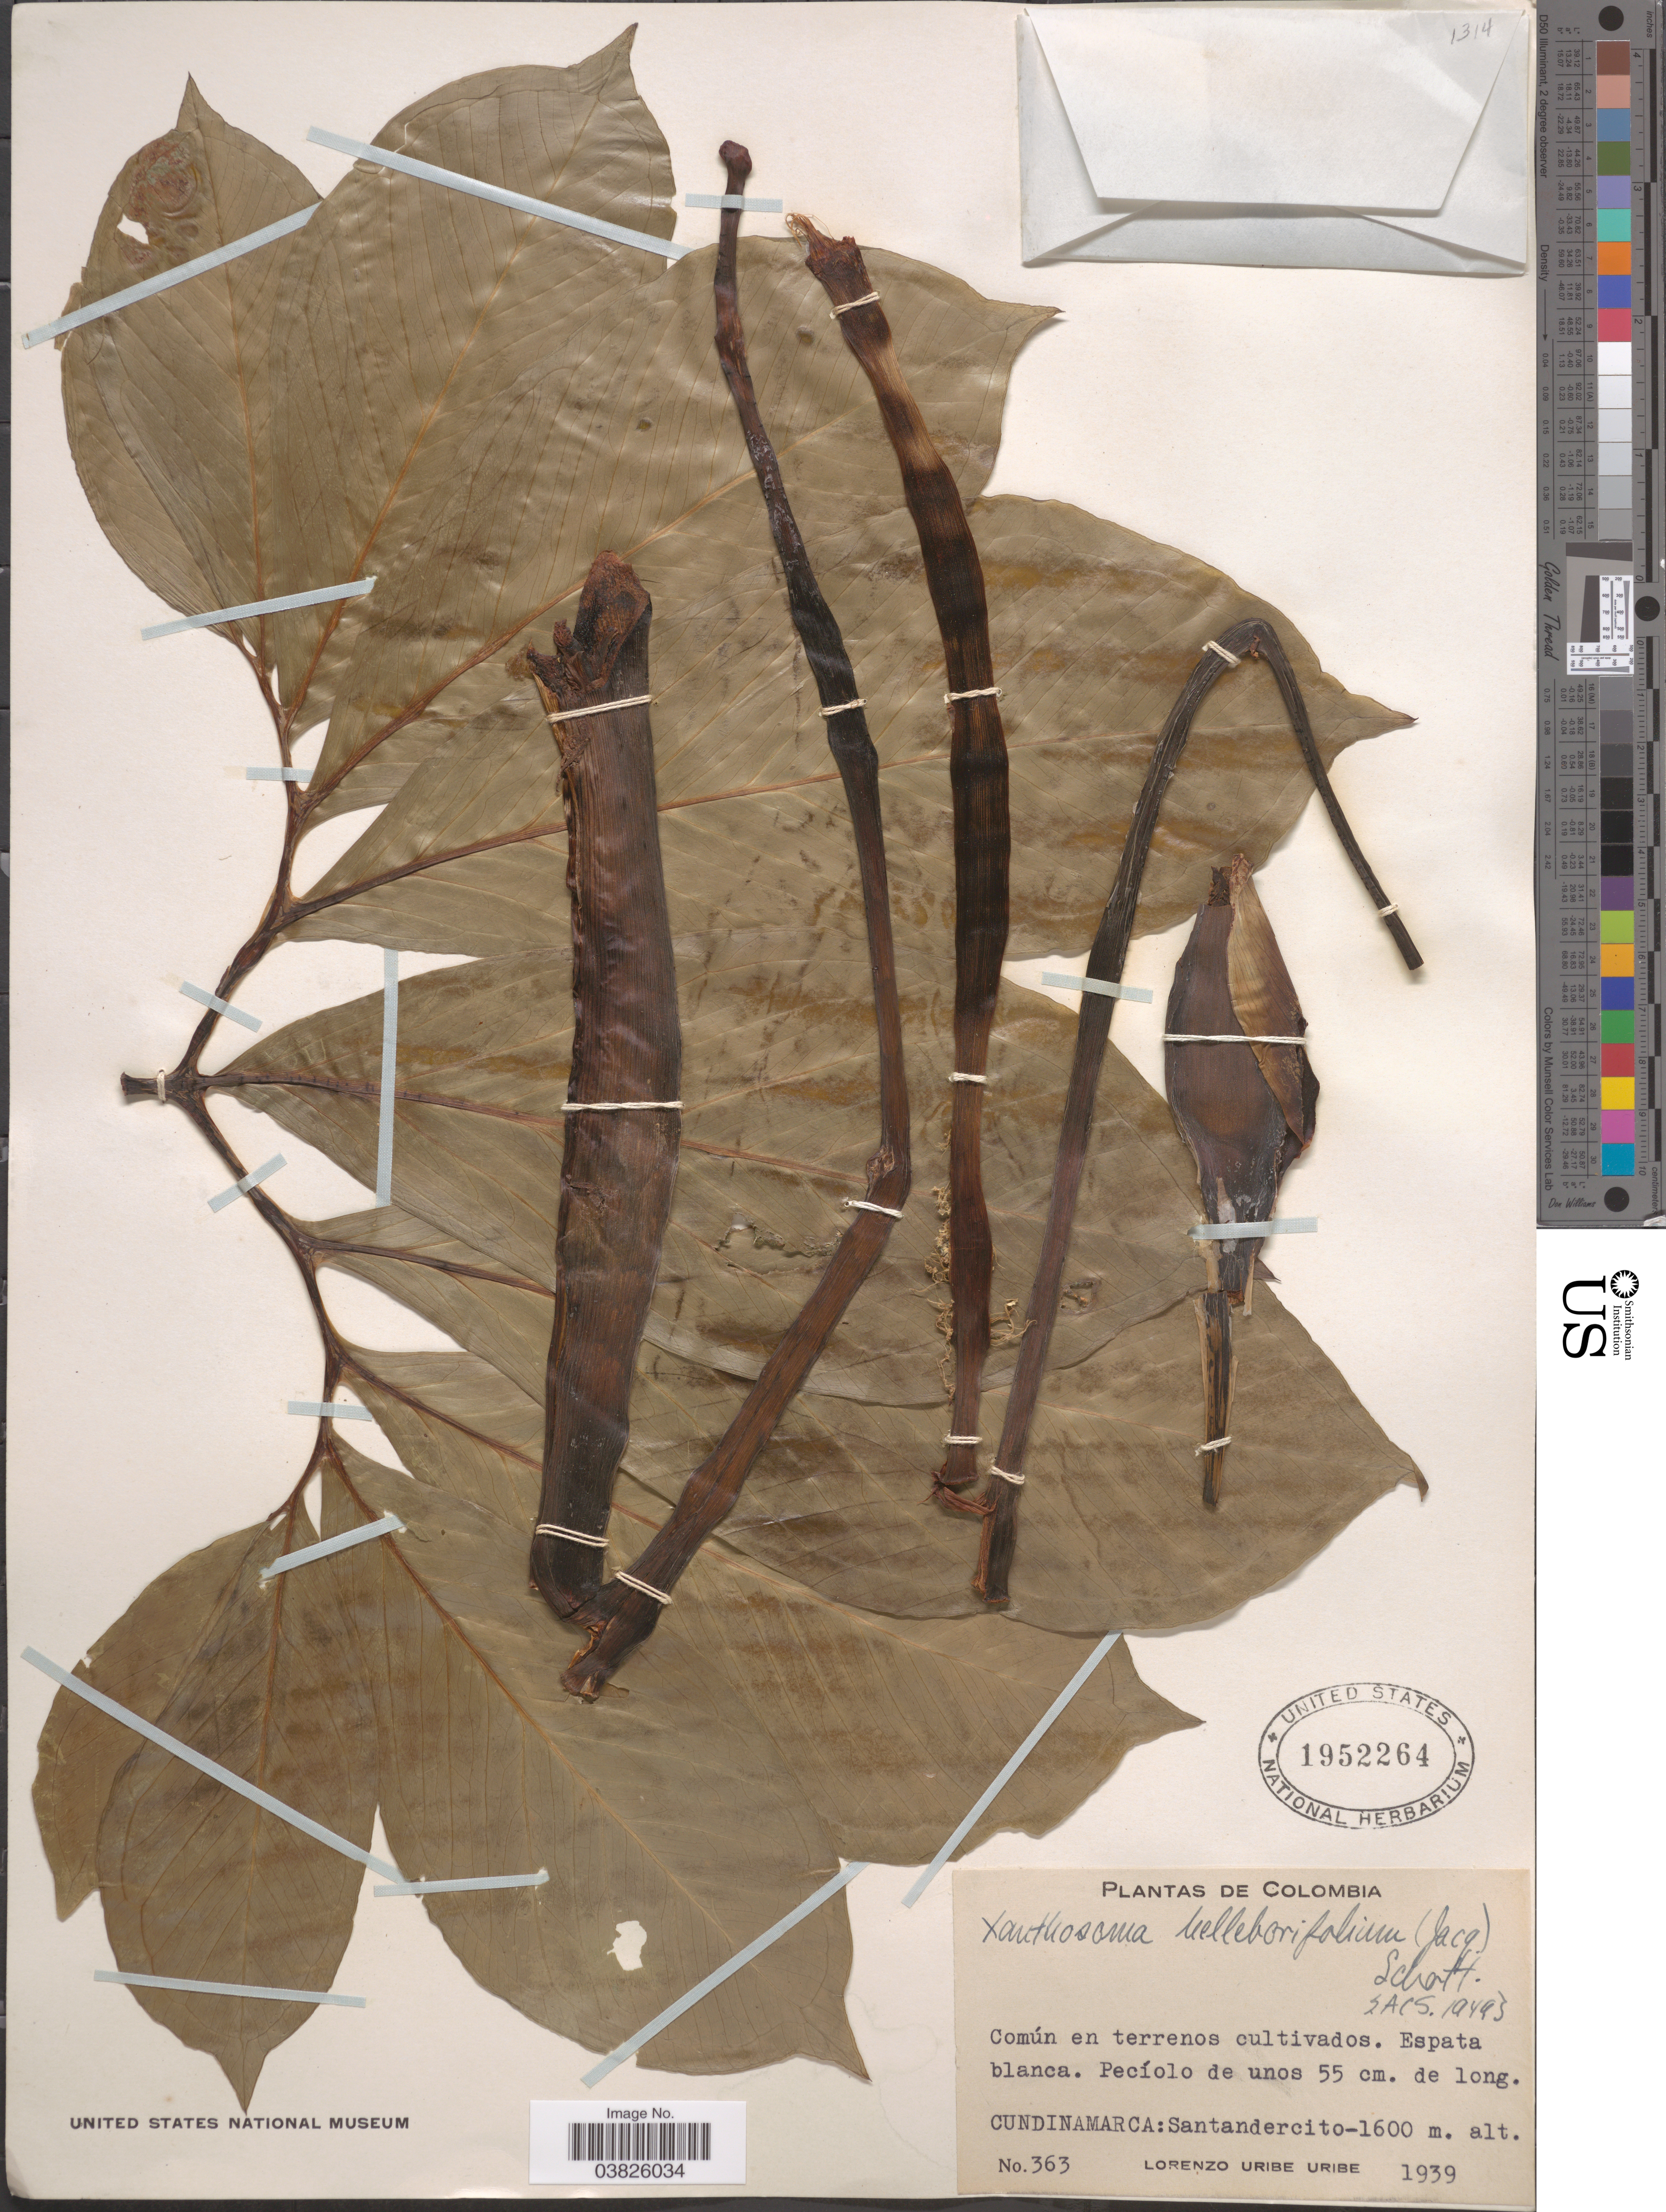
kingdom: Plantae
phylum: Tracheophyta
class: Liliopsida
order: Alismatales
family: Araceae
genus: Xanthosoma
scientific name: Xanthosoma helleborifolium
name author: (Jacq.) Schott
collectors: L. Uribe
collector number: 363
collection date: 1939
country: Colombia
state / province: Cundinamarca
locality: Santandercito.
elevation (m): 1600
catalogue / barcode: US 1952264